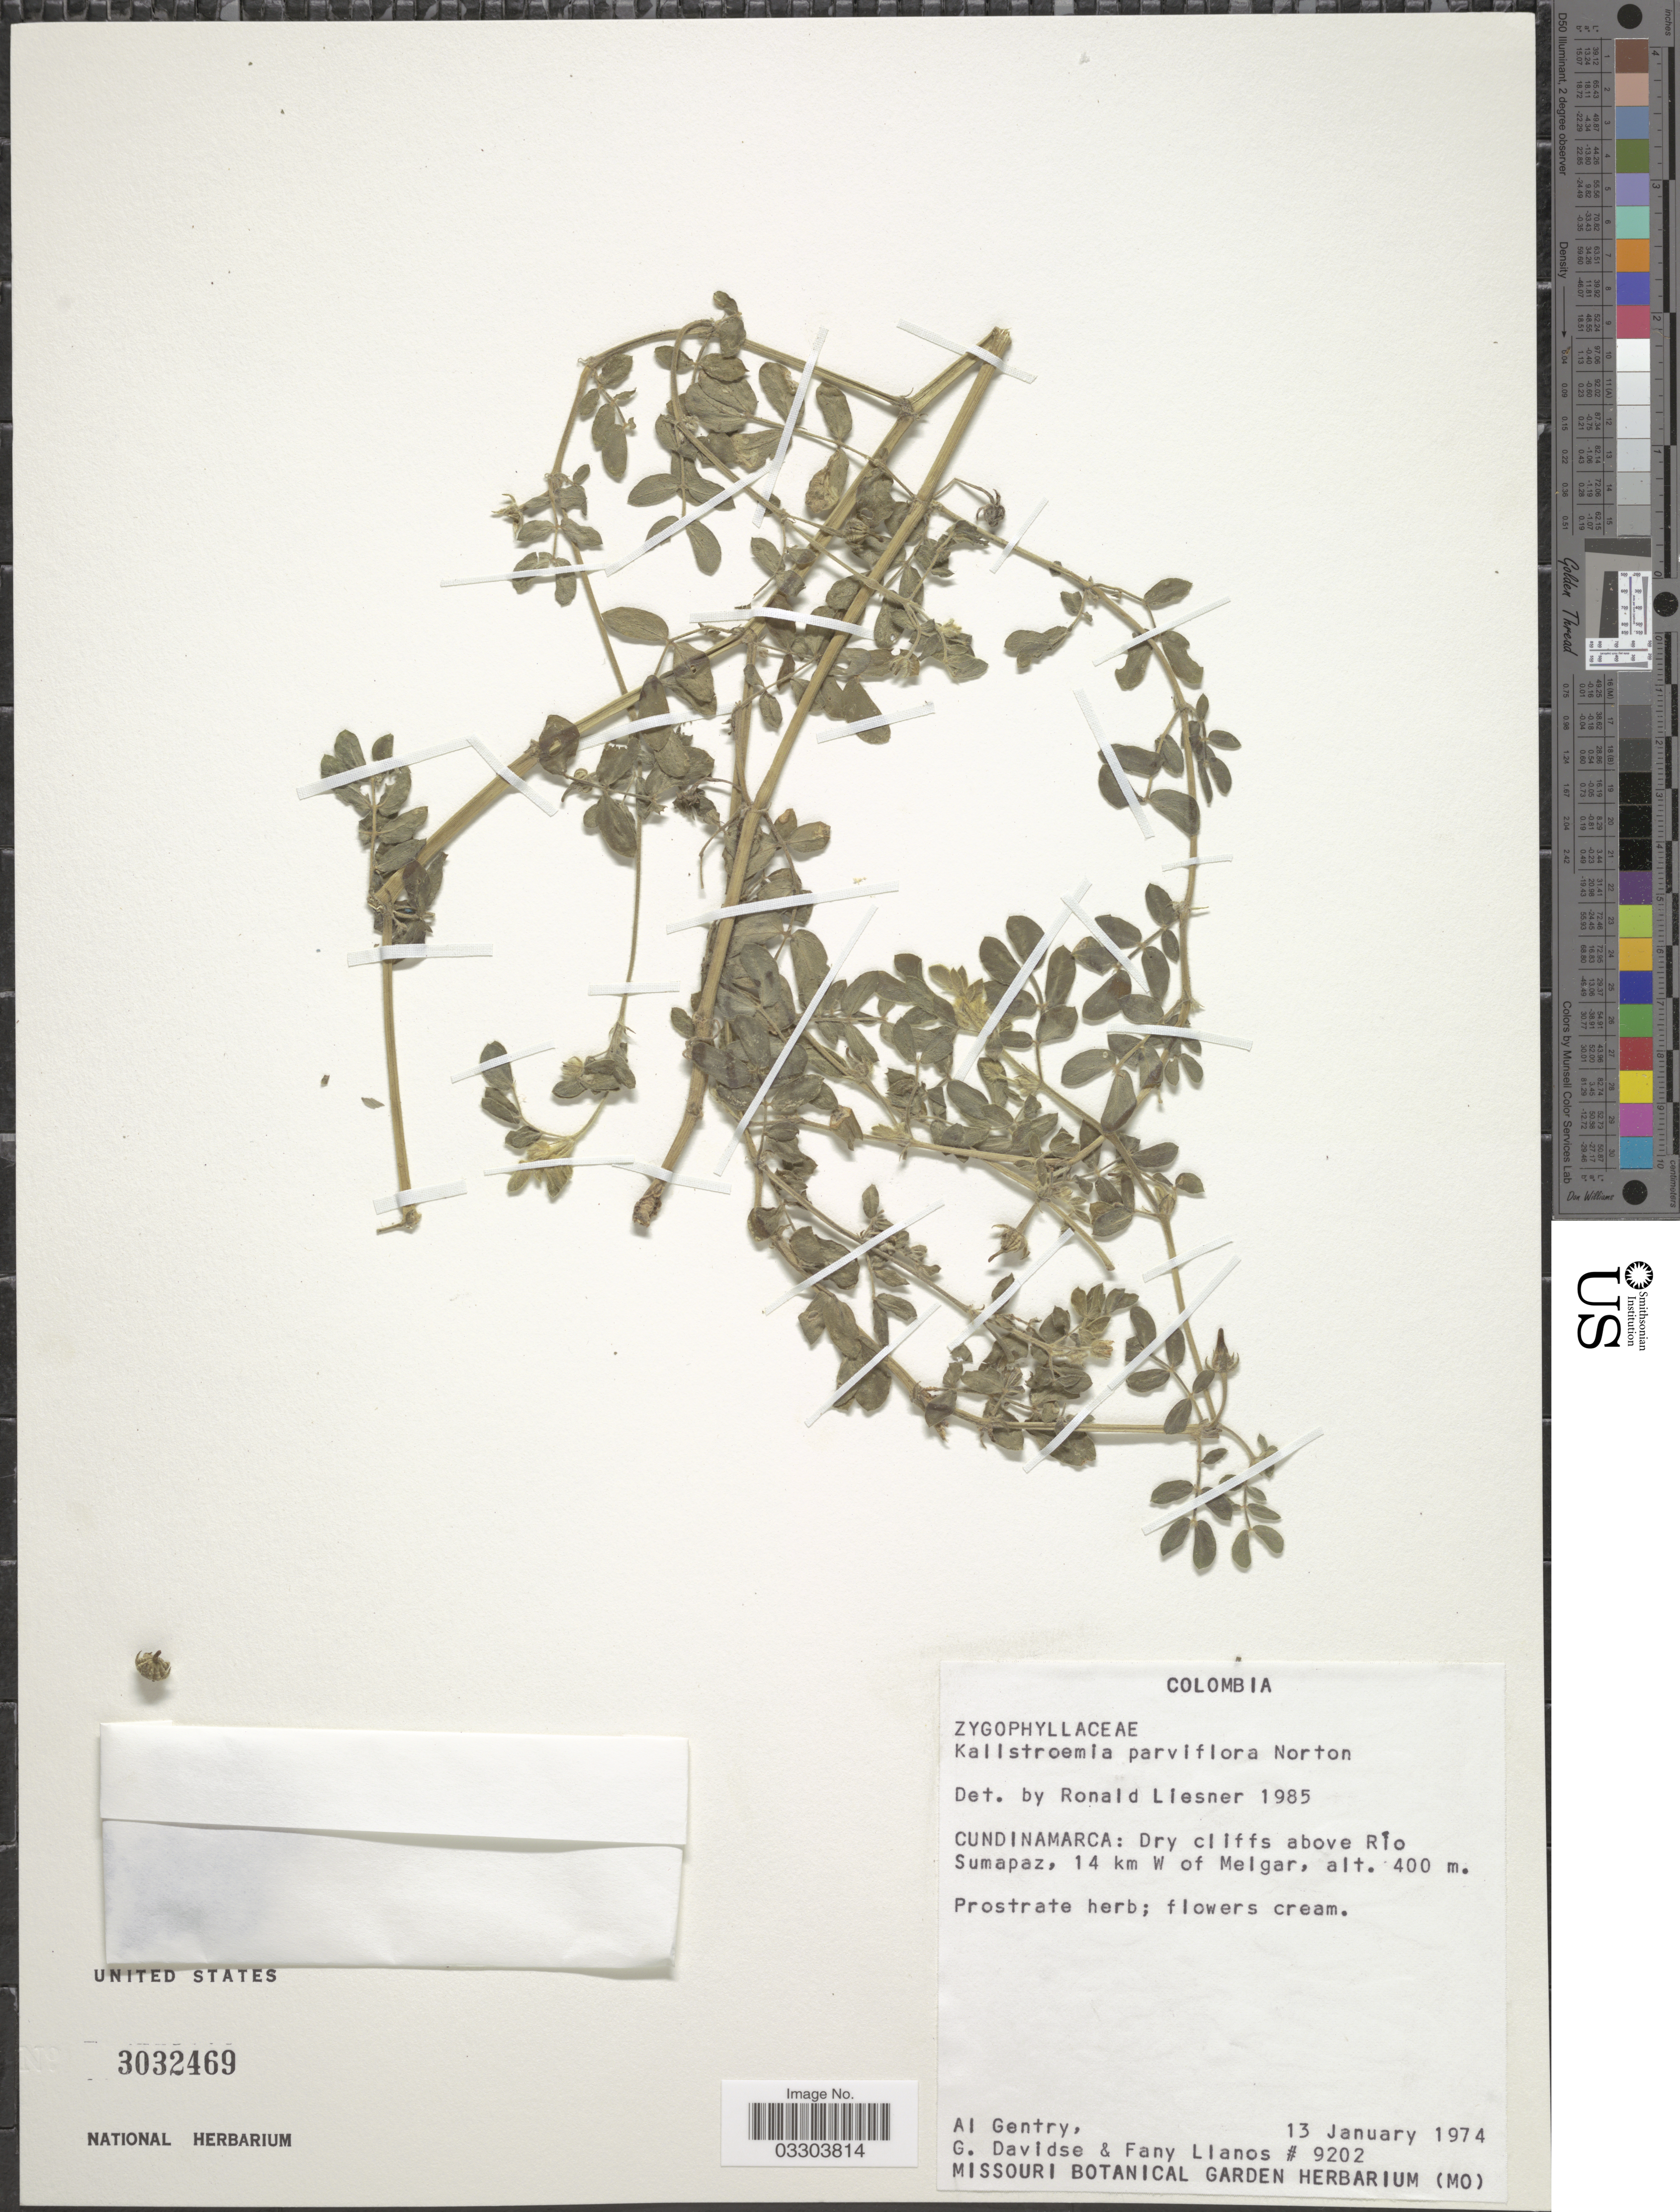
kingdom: Plantae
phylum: Tracheophyta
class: Magnoliopsida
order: Zygophyllales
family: Zygophyllaceae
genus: Kallstroemia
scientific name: Kallstroemia parviflora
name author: Norton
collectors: A. H. Gentry, G. Davidse & F. Llanos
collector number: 9202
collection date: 1974-01-13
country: Colombia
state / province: Cundinamarca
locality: Dry cliffs above Río Sumapaz, 14 km W of Melgar.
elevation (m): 400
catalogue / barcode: US 3032469